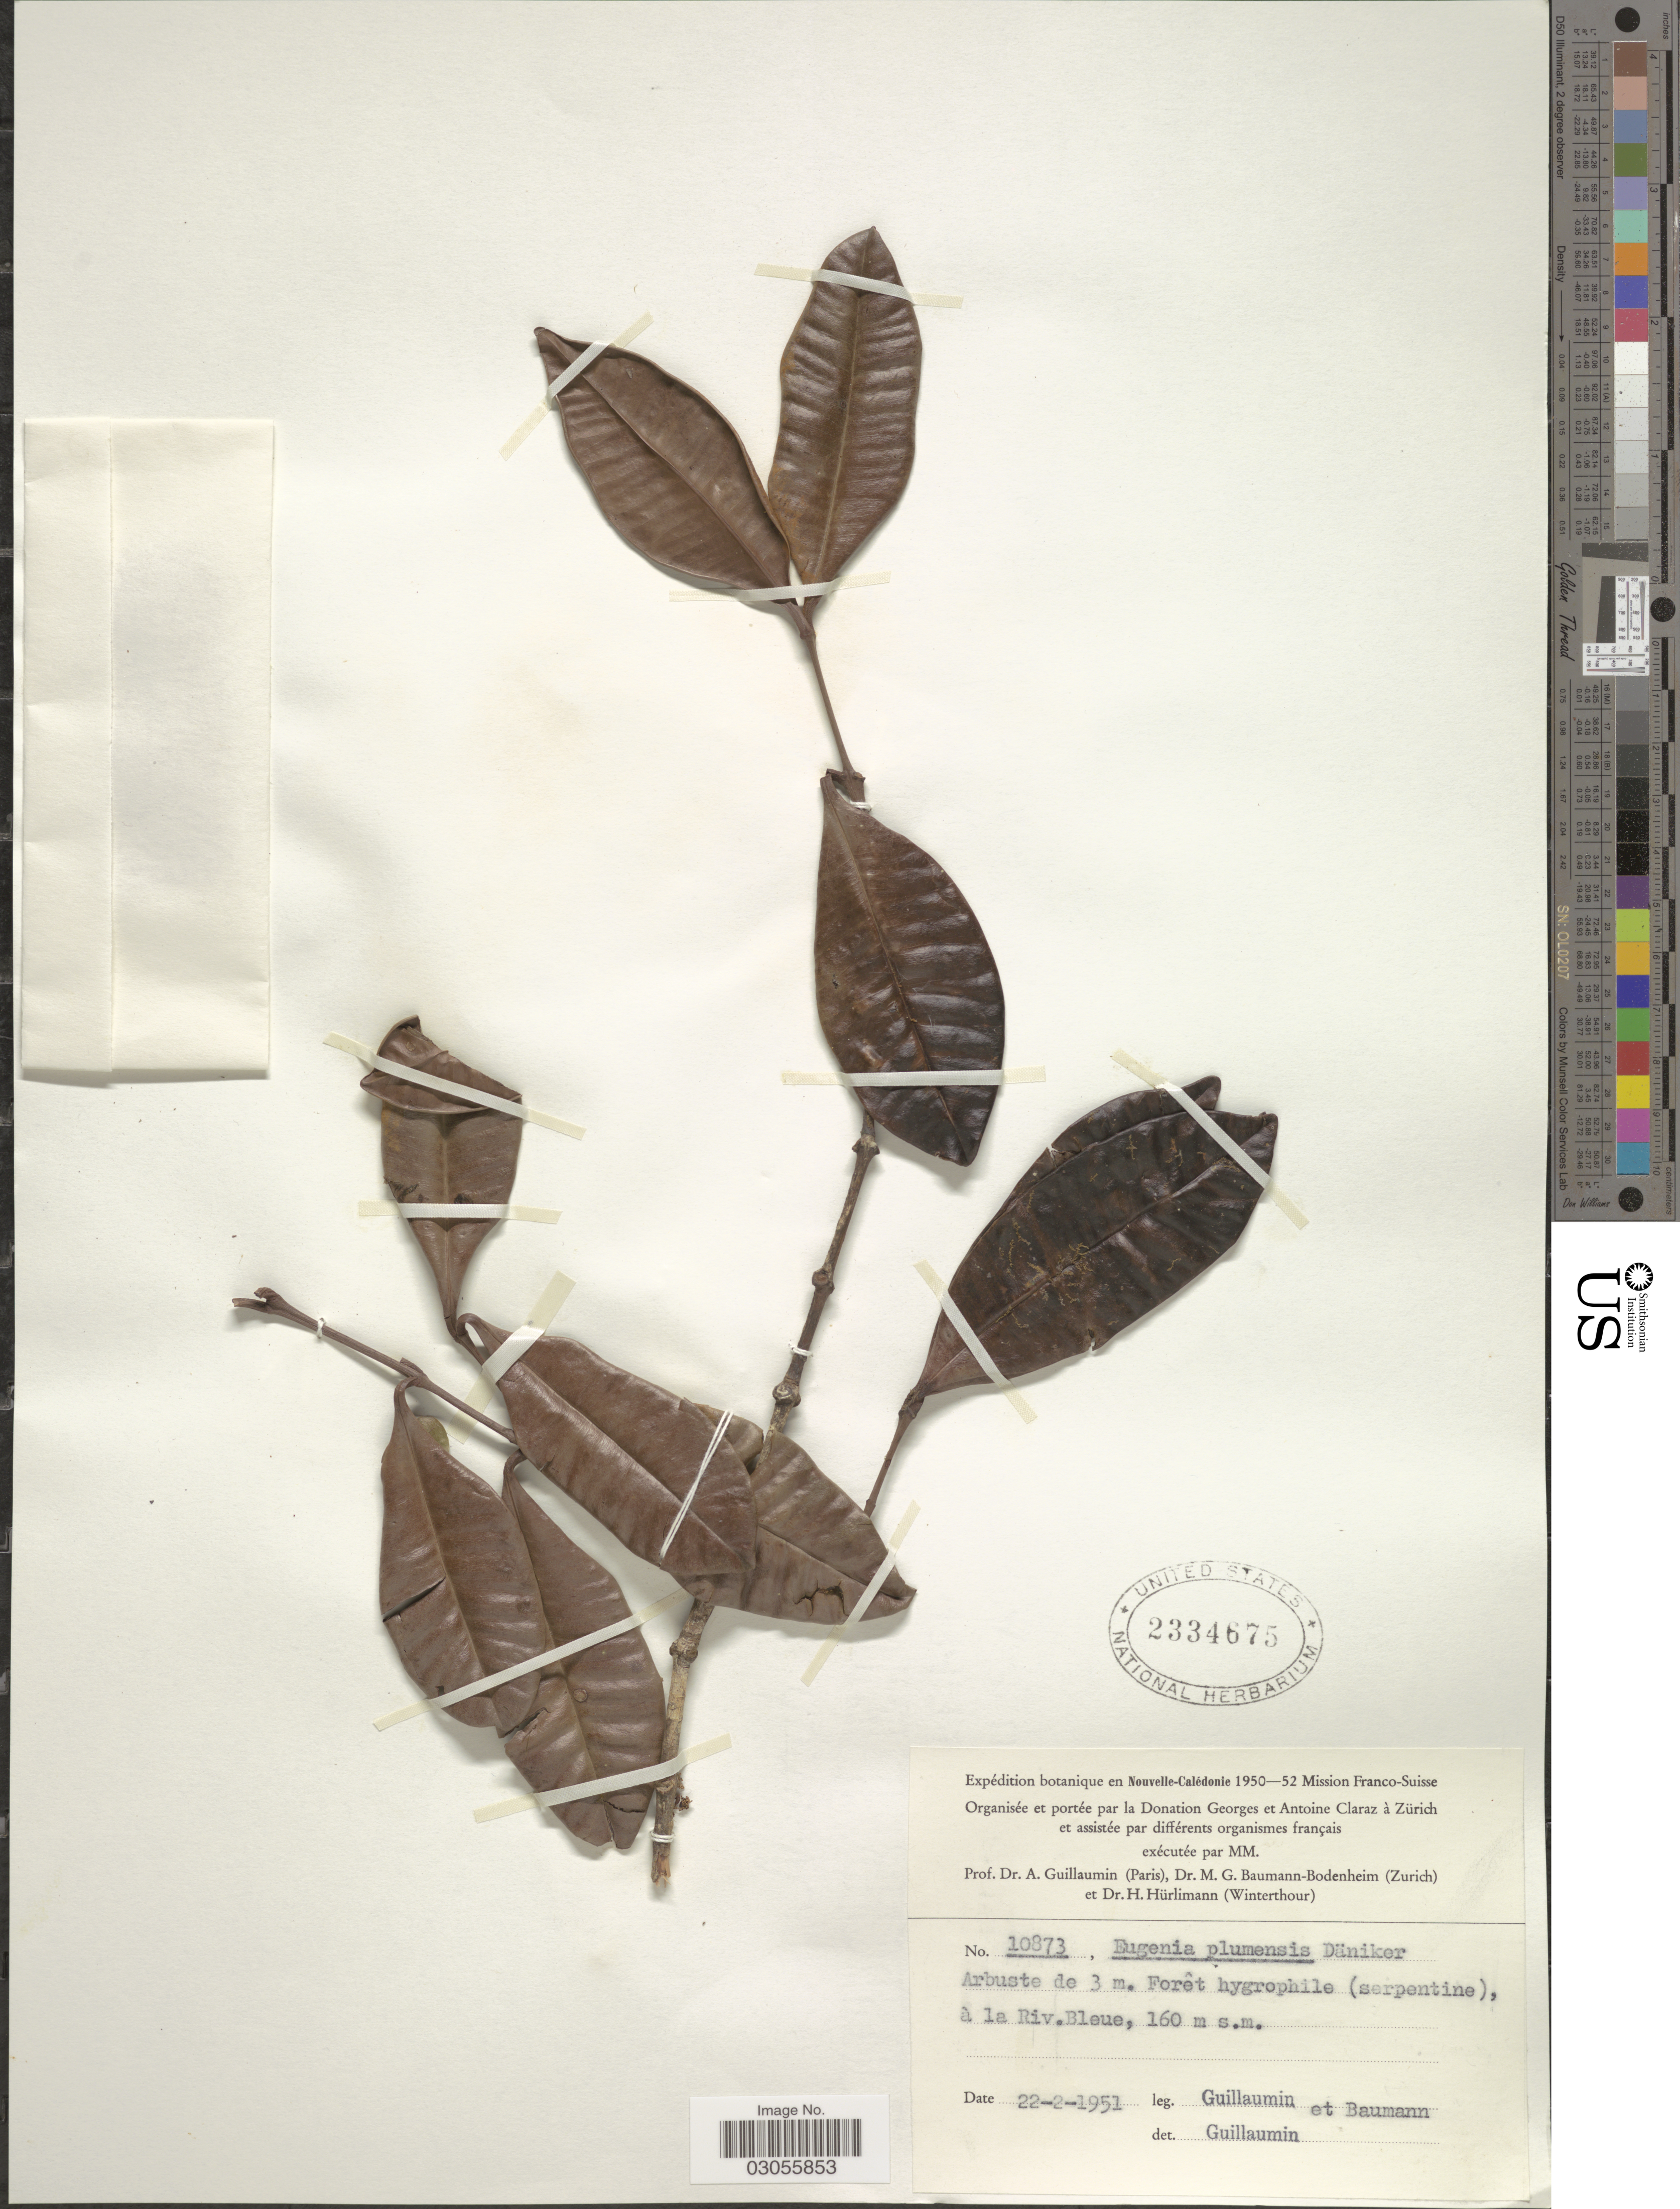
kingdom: Plantae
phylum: Tracheophyta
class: Magnoliopsida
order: Myrtales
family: Myrtaceae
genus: Gossia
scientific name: Gossia clusioides subsp. bleuensis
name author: N. Snow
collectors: A. Guillaumin & -. Baumann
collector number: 10873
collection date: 1951-02-22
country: New Caledonia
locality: En Nouvelle-Calédonie. Forêt hygrophile (serpentine), à la Riv. Bleue.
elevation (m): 160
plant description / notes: CIted by N. Snow, Adansonia, sér. 3, 42: 146. 2020.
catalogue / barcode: US 2334675